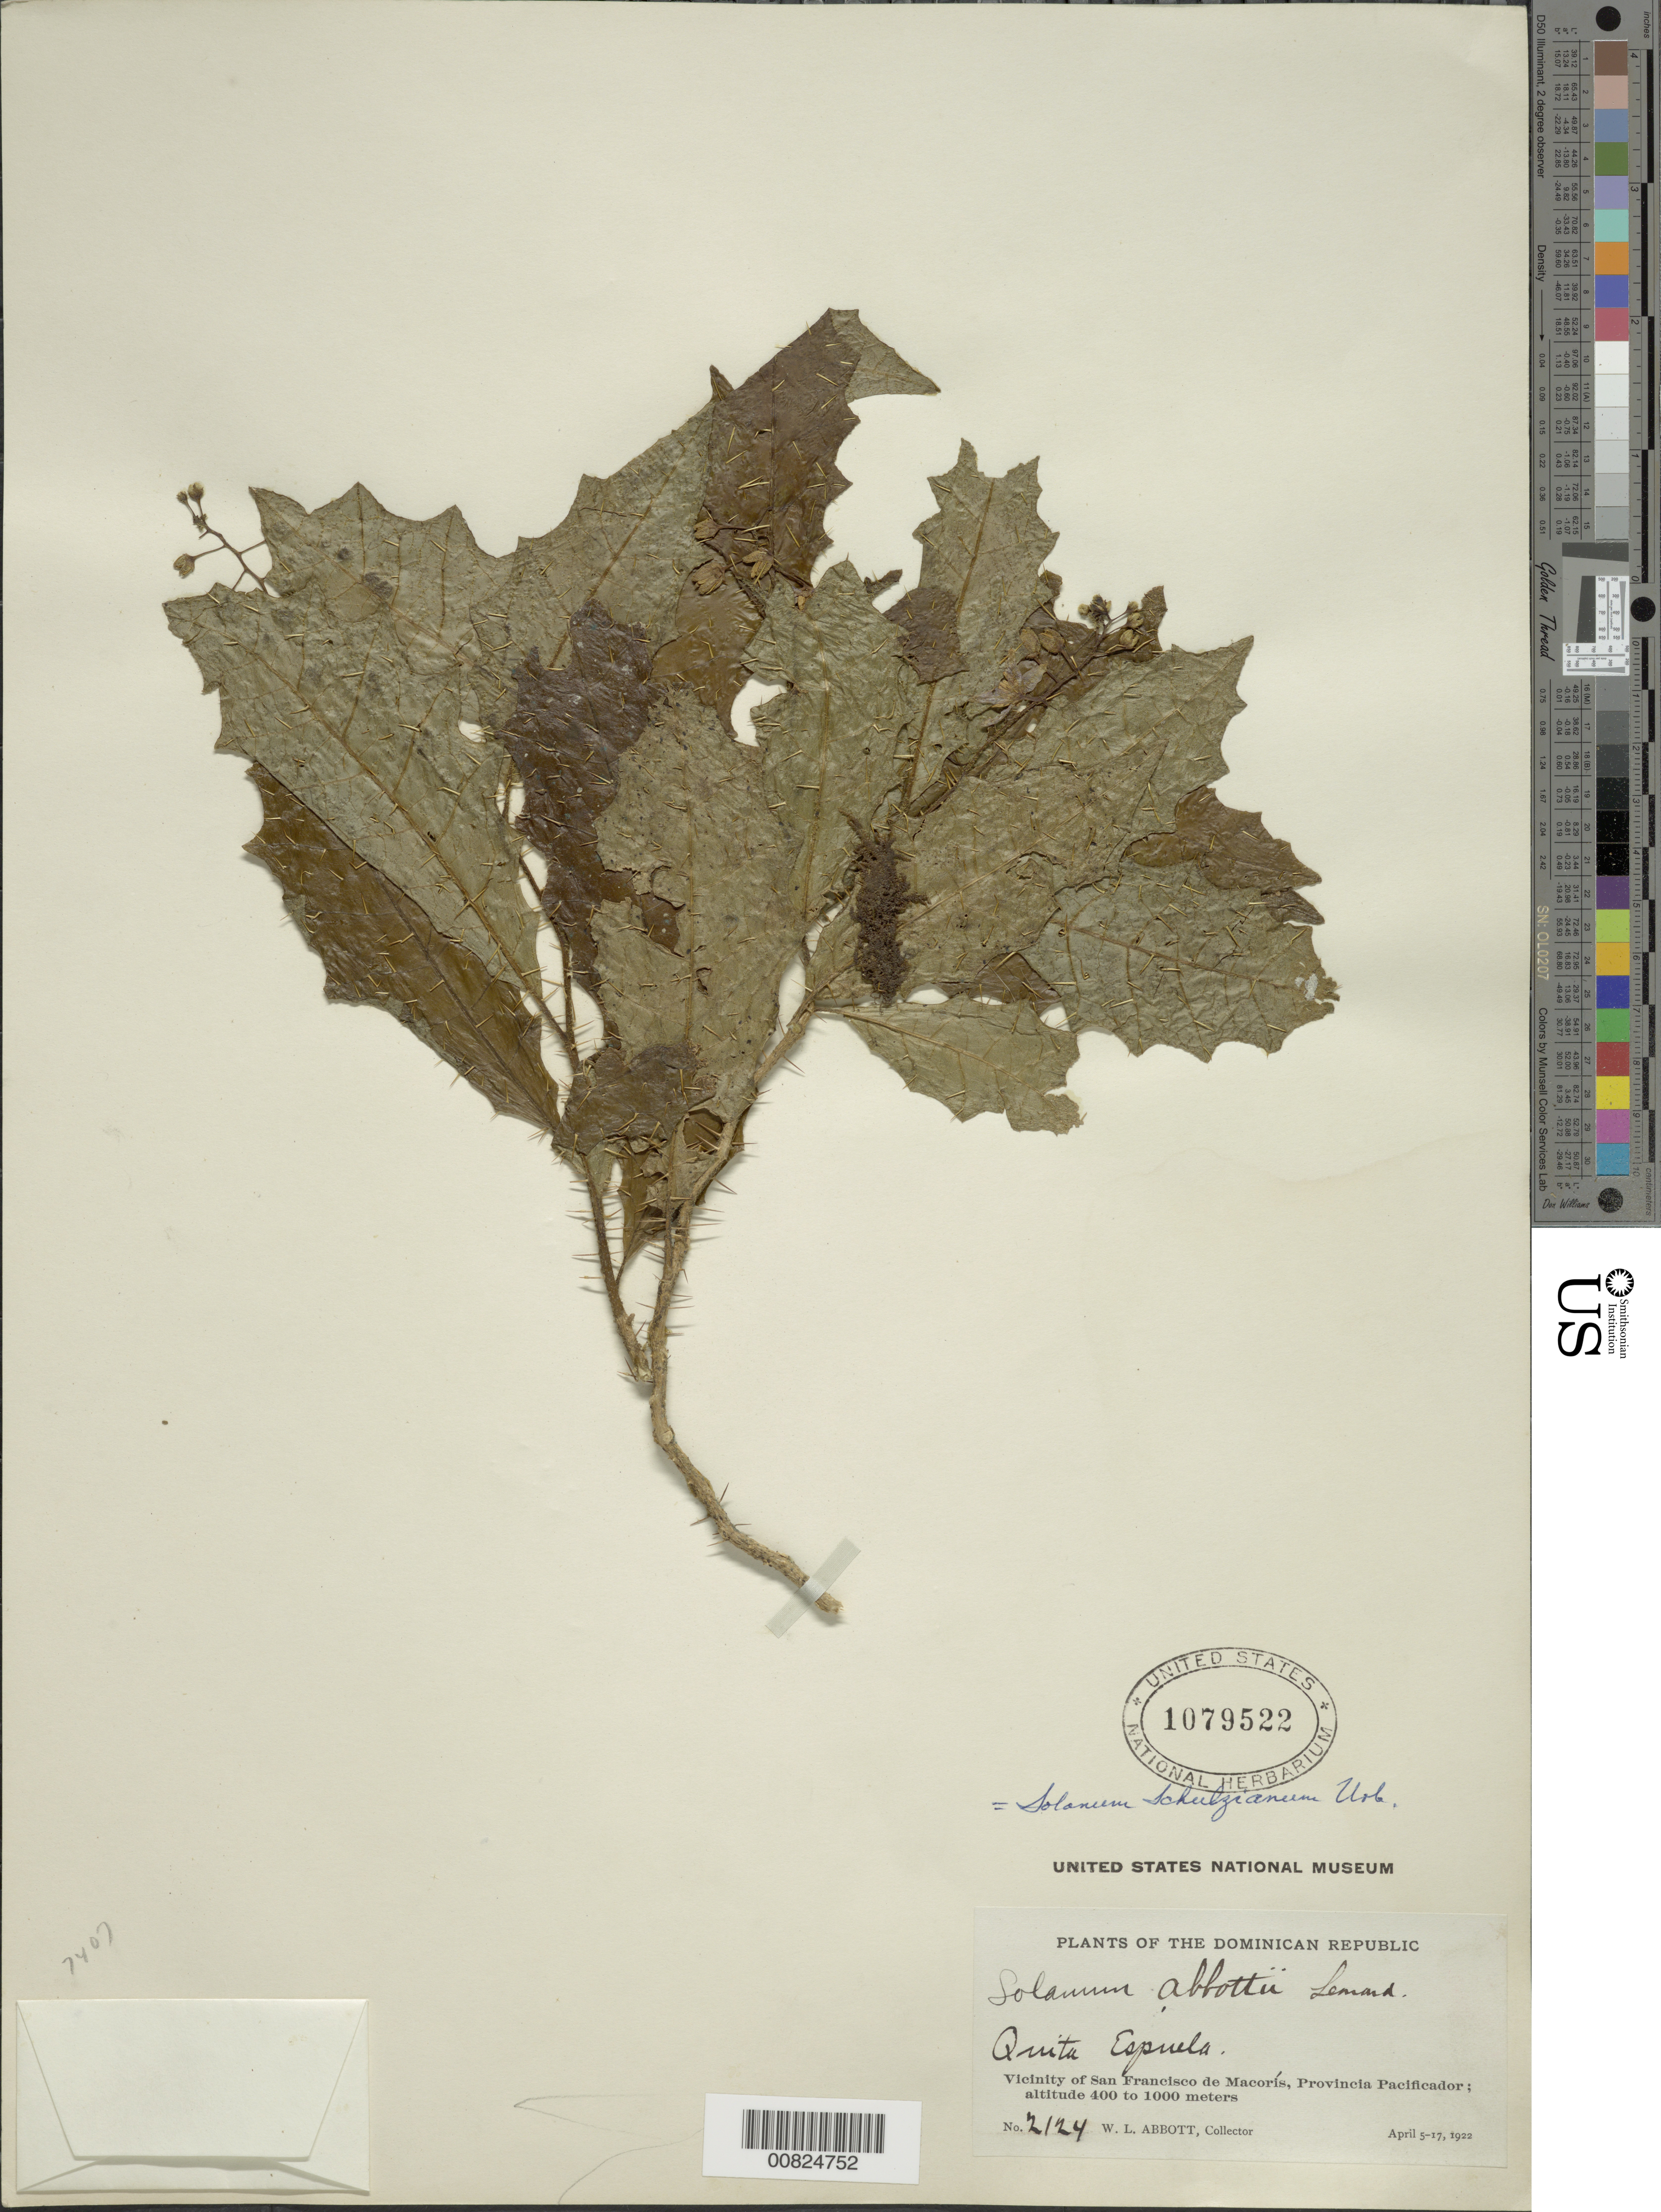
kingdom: Plantae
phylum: Tracheophyta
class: Magnoliopsida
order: Solanales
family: Solanaceae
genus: Solanum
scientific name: Solanum schulzianum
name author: Urb.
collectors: W. L. Abbott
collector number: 2124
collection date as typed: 05 Apr 1922 to 17 Apr 1922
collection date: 1922-04-05/1922-04-17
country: Dominican Republic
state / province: Duarte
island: Hispaniola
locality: Vicinity of San Francisco de Macorís, Quita Espuela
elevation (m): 400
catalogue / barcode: US 1079522